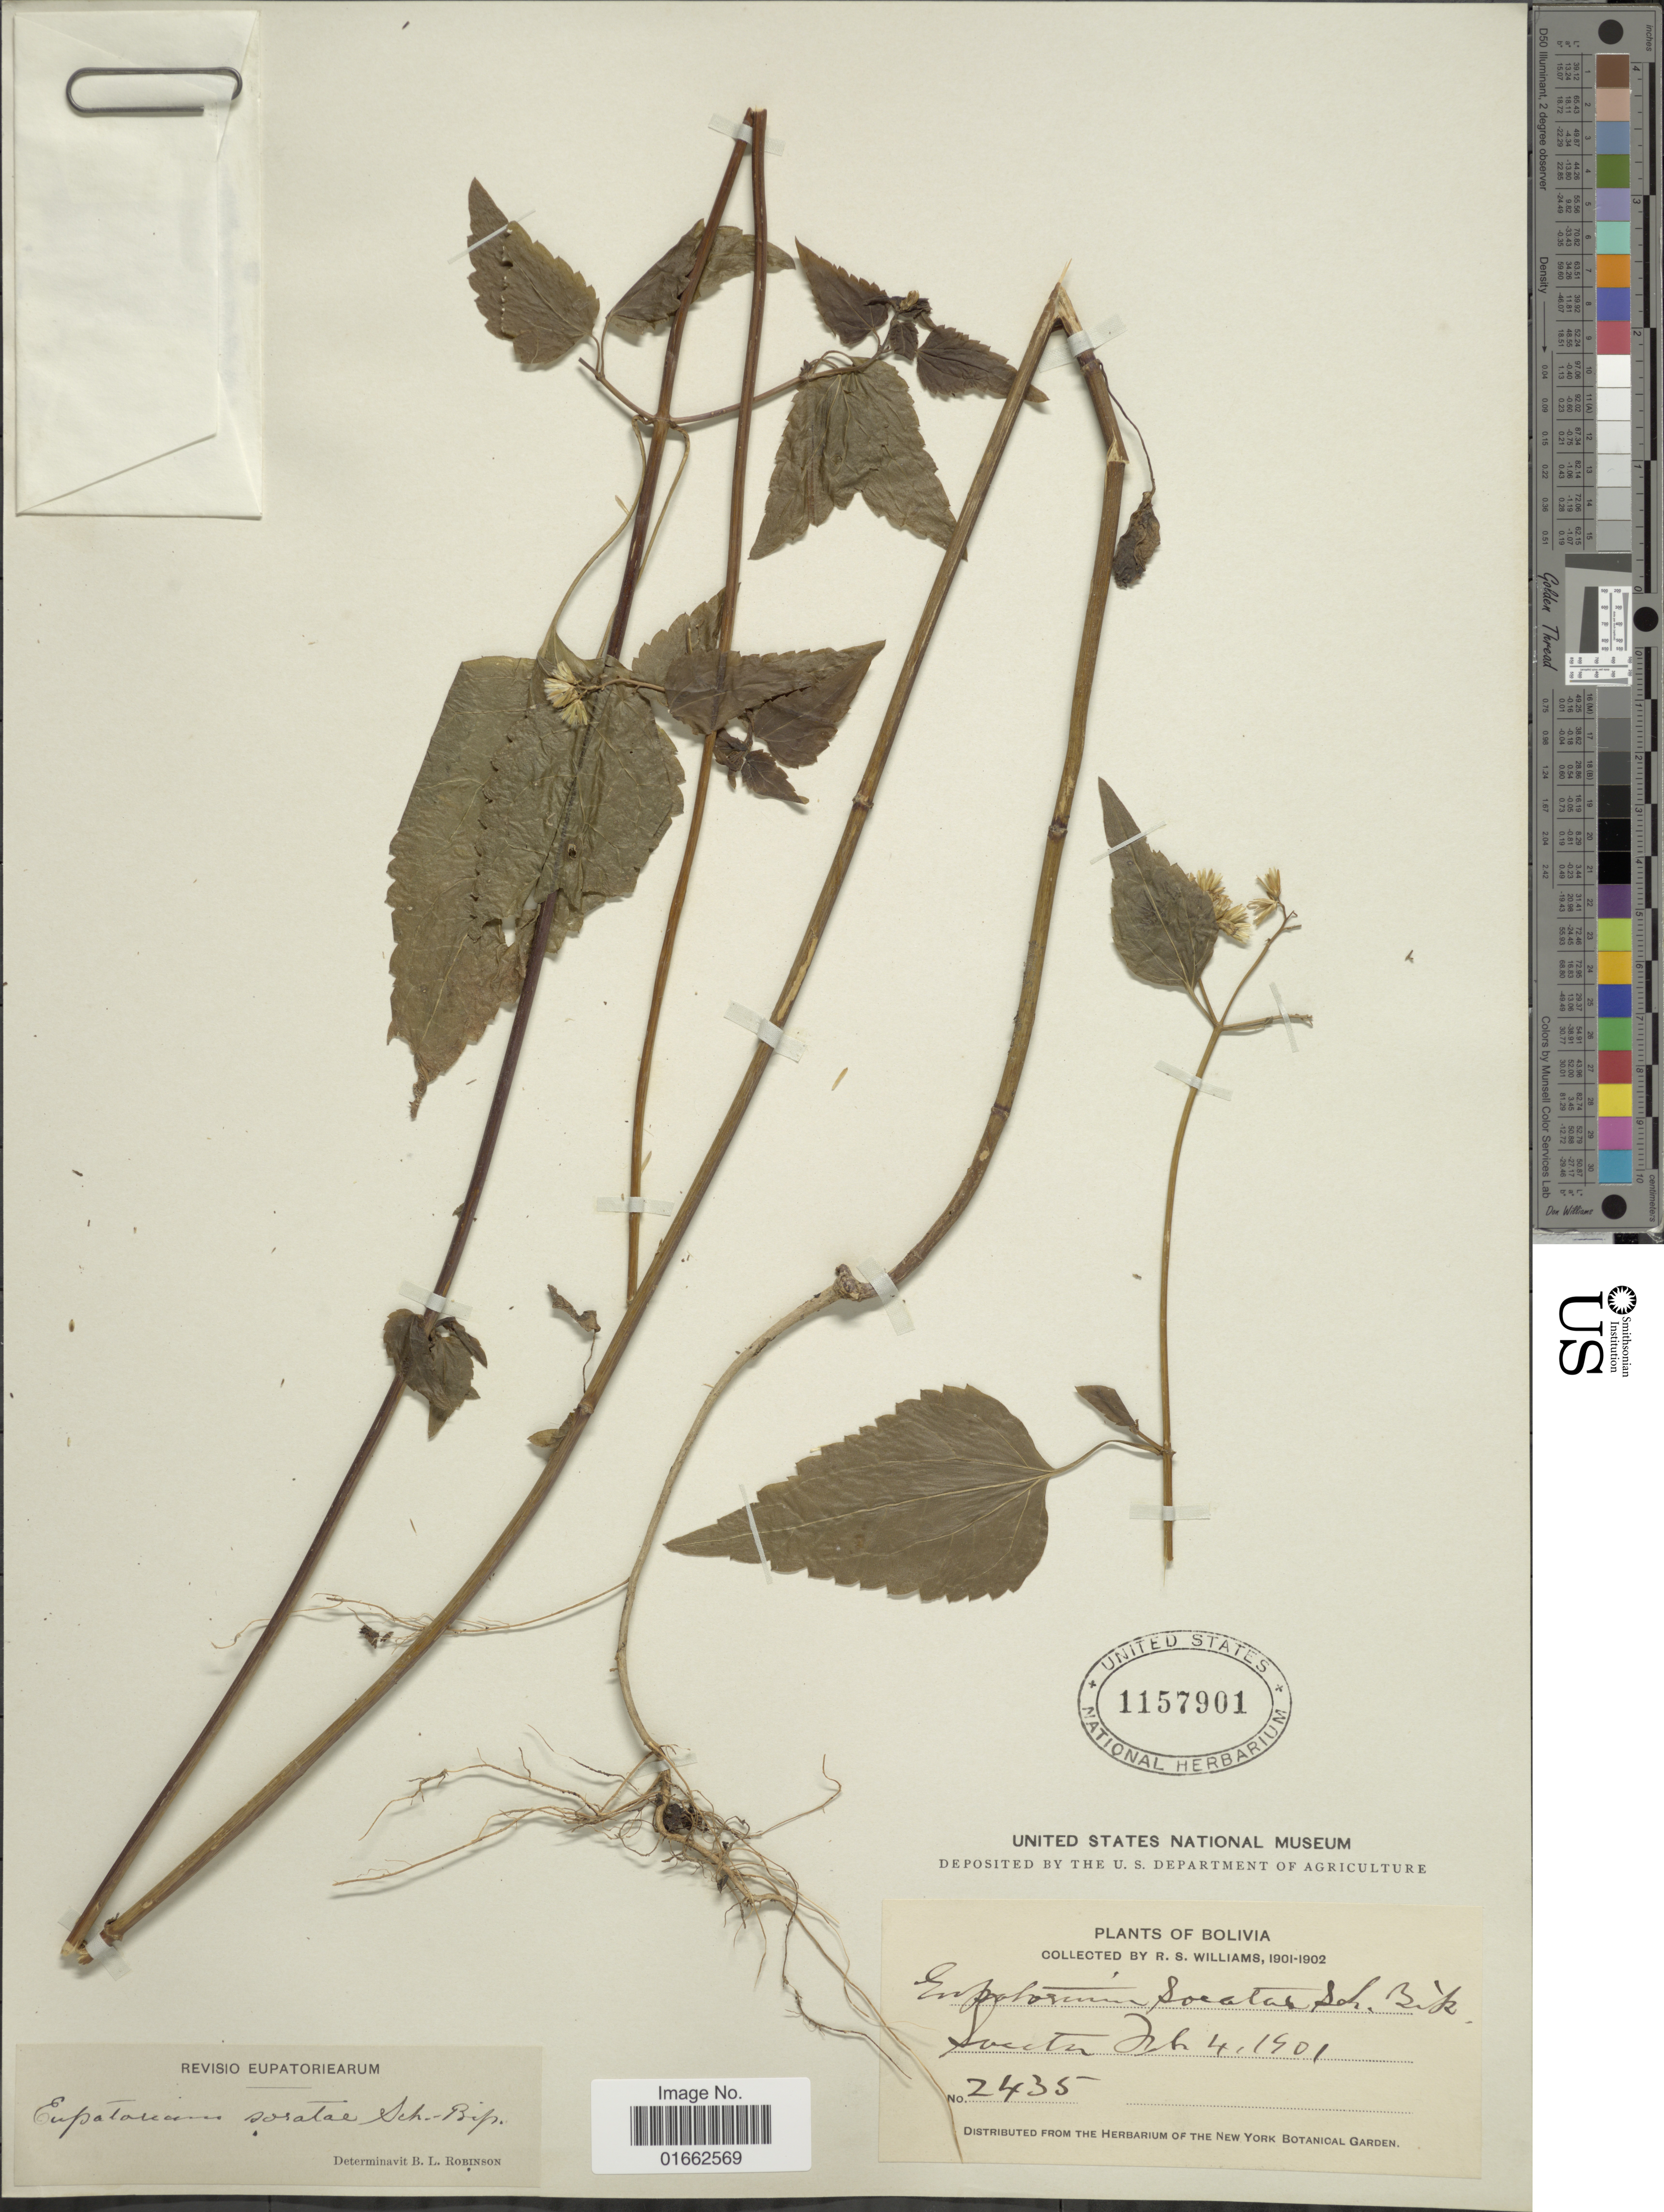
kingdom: Plantae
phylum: Tracheophyta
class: Magnoliopsida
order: Asterales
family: Asteraceae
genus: Fleischmannia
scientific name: Fleischmannia soratae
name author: (Sch. Bip. ex B.L. Rob.) R.M. King & H. Rob.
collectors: R. Wiliams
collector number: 2435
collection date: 1901-10-04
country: Bolivia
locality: Sorata Mts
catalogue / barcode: US 1157901